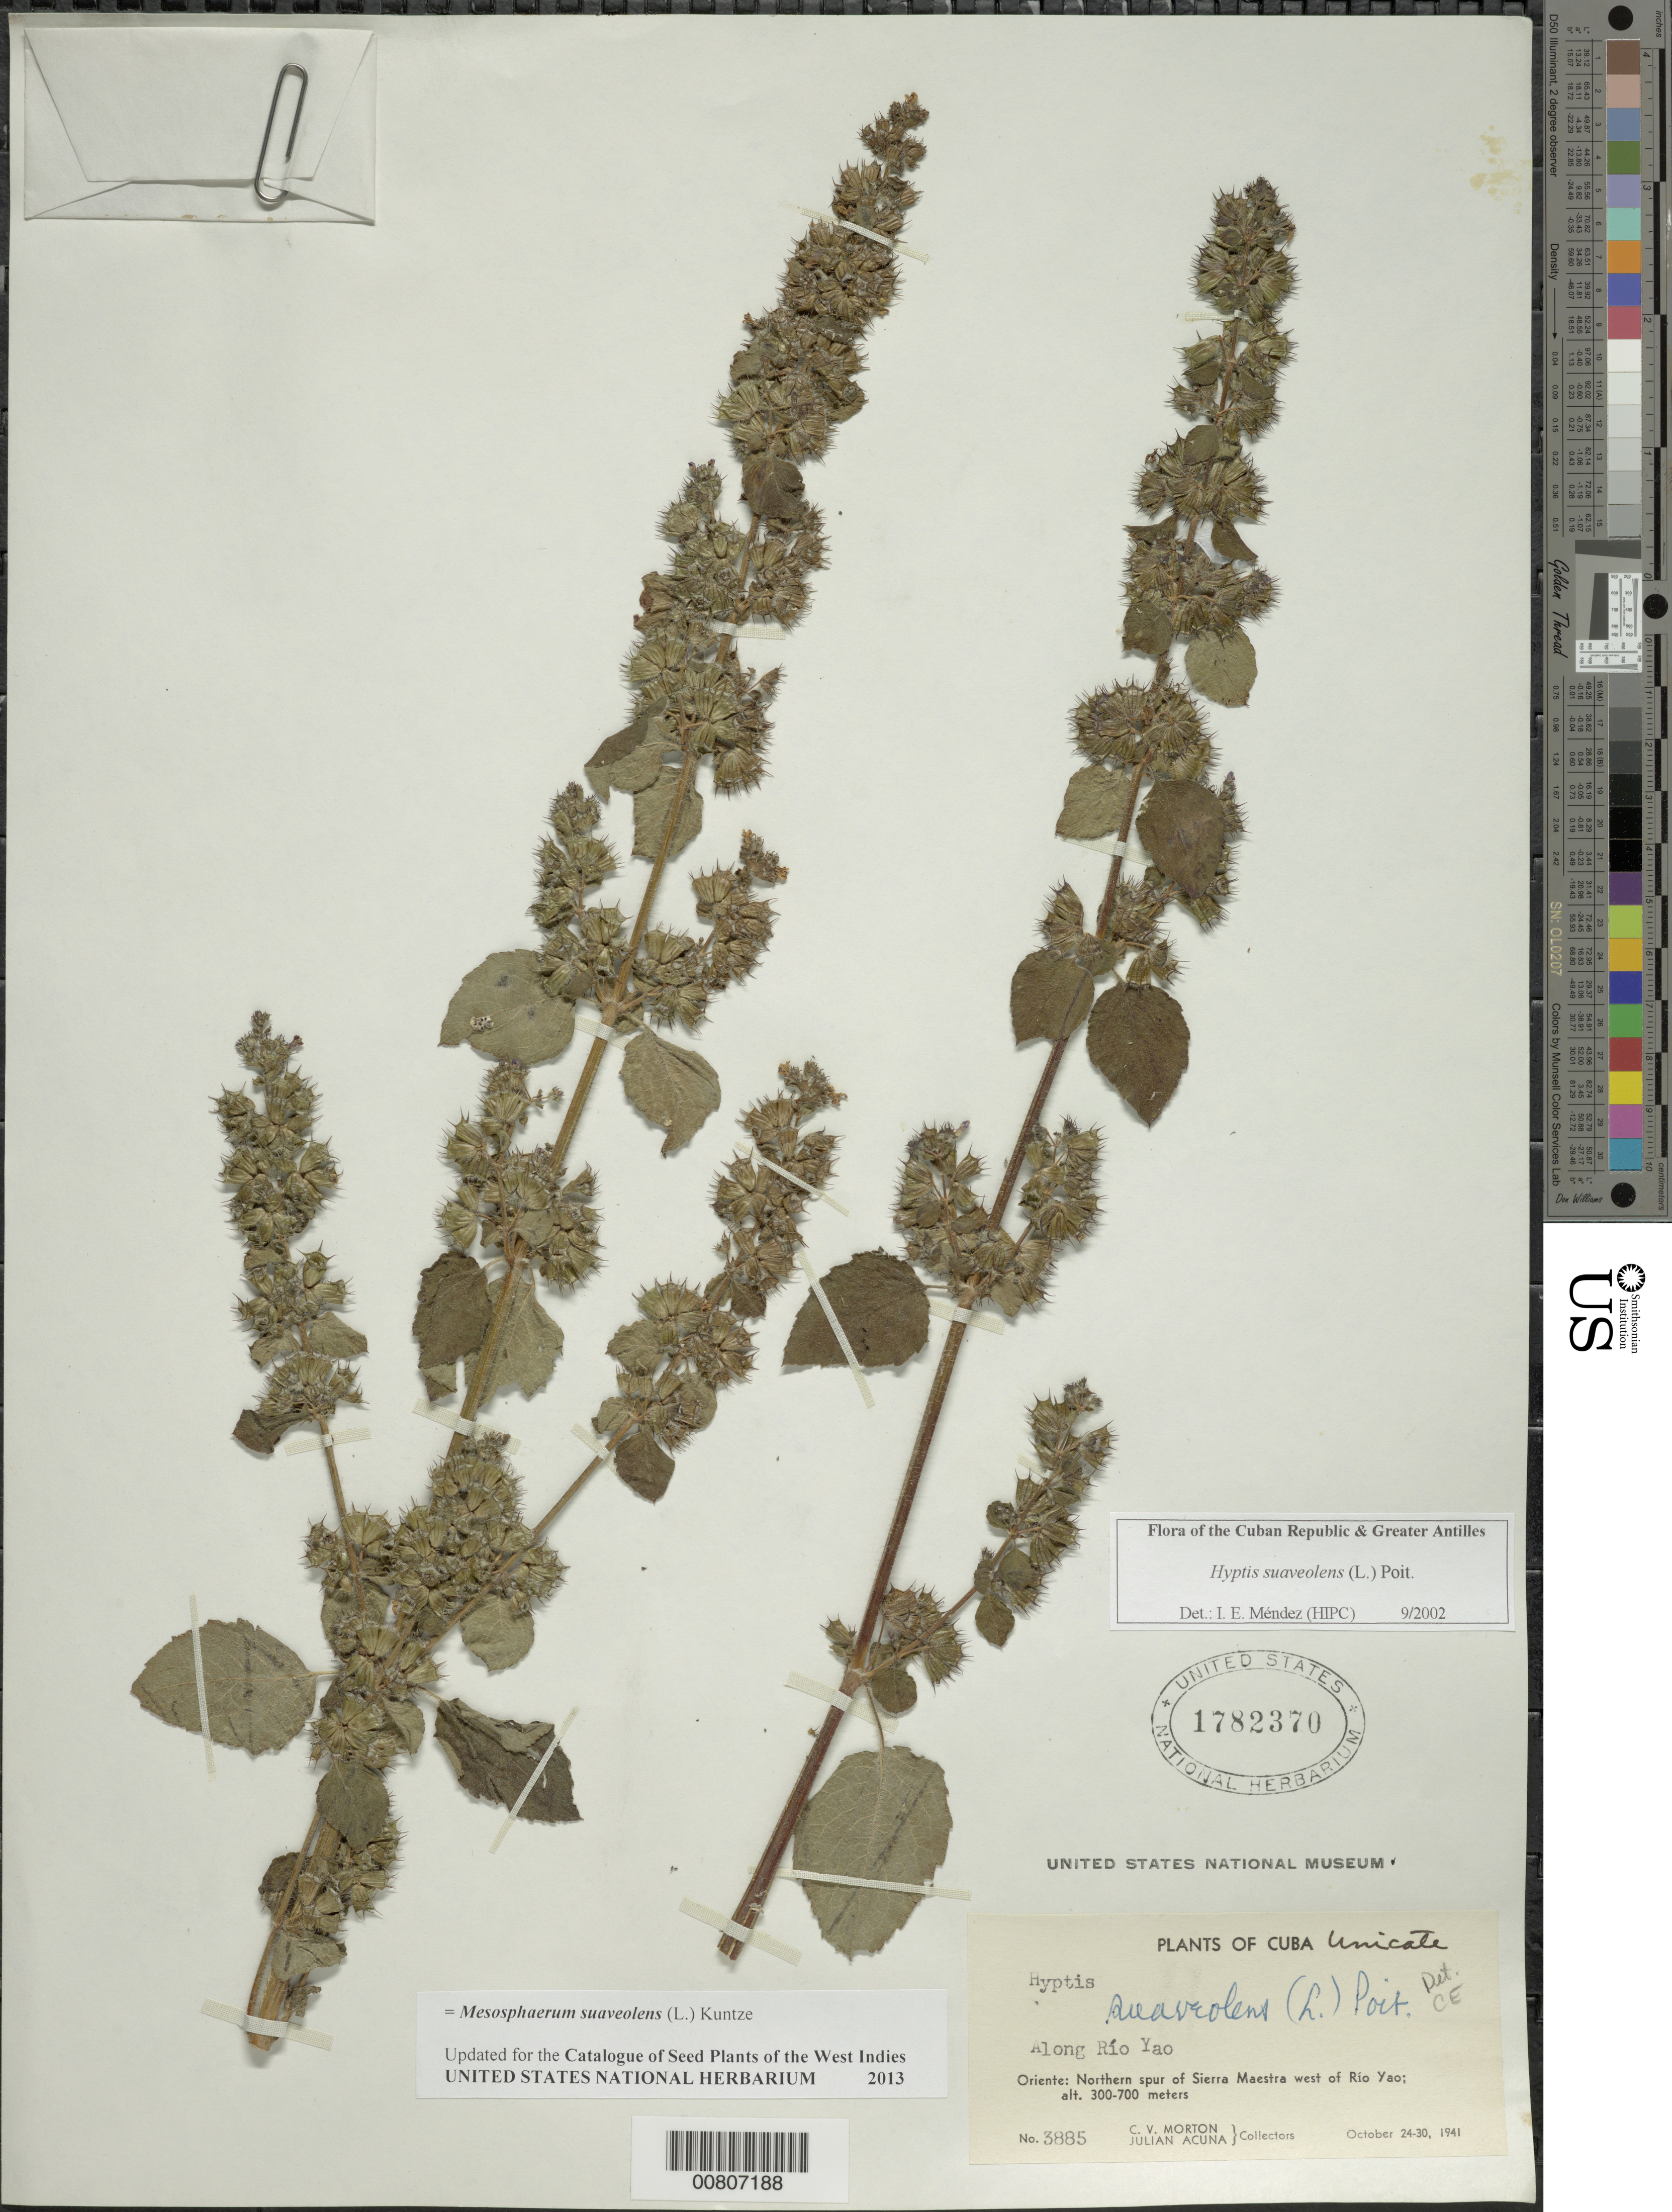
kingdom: Plantae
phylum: Tracheophyta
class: Magnoliopsida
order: Lamiales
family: Lamiaceae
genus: Hyptis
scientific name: Hyptis suaveolens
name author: (L.) Poit.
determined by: Méndez, Isidro E., (HIPC)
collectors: C. V. Morton & J. Acuña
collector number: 3885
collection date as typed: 24 Oct 1941 to 30 Oct 1941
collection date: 1941-10-24/1941-10-30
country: Cuba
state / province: Oriente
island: Cuba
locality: Sierra Maestra, northern spur, along Río Yao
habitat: Along rio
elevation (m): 300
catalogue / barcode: US 1782370